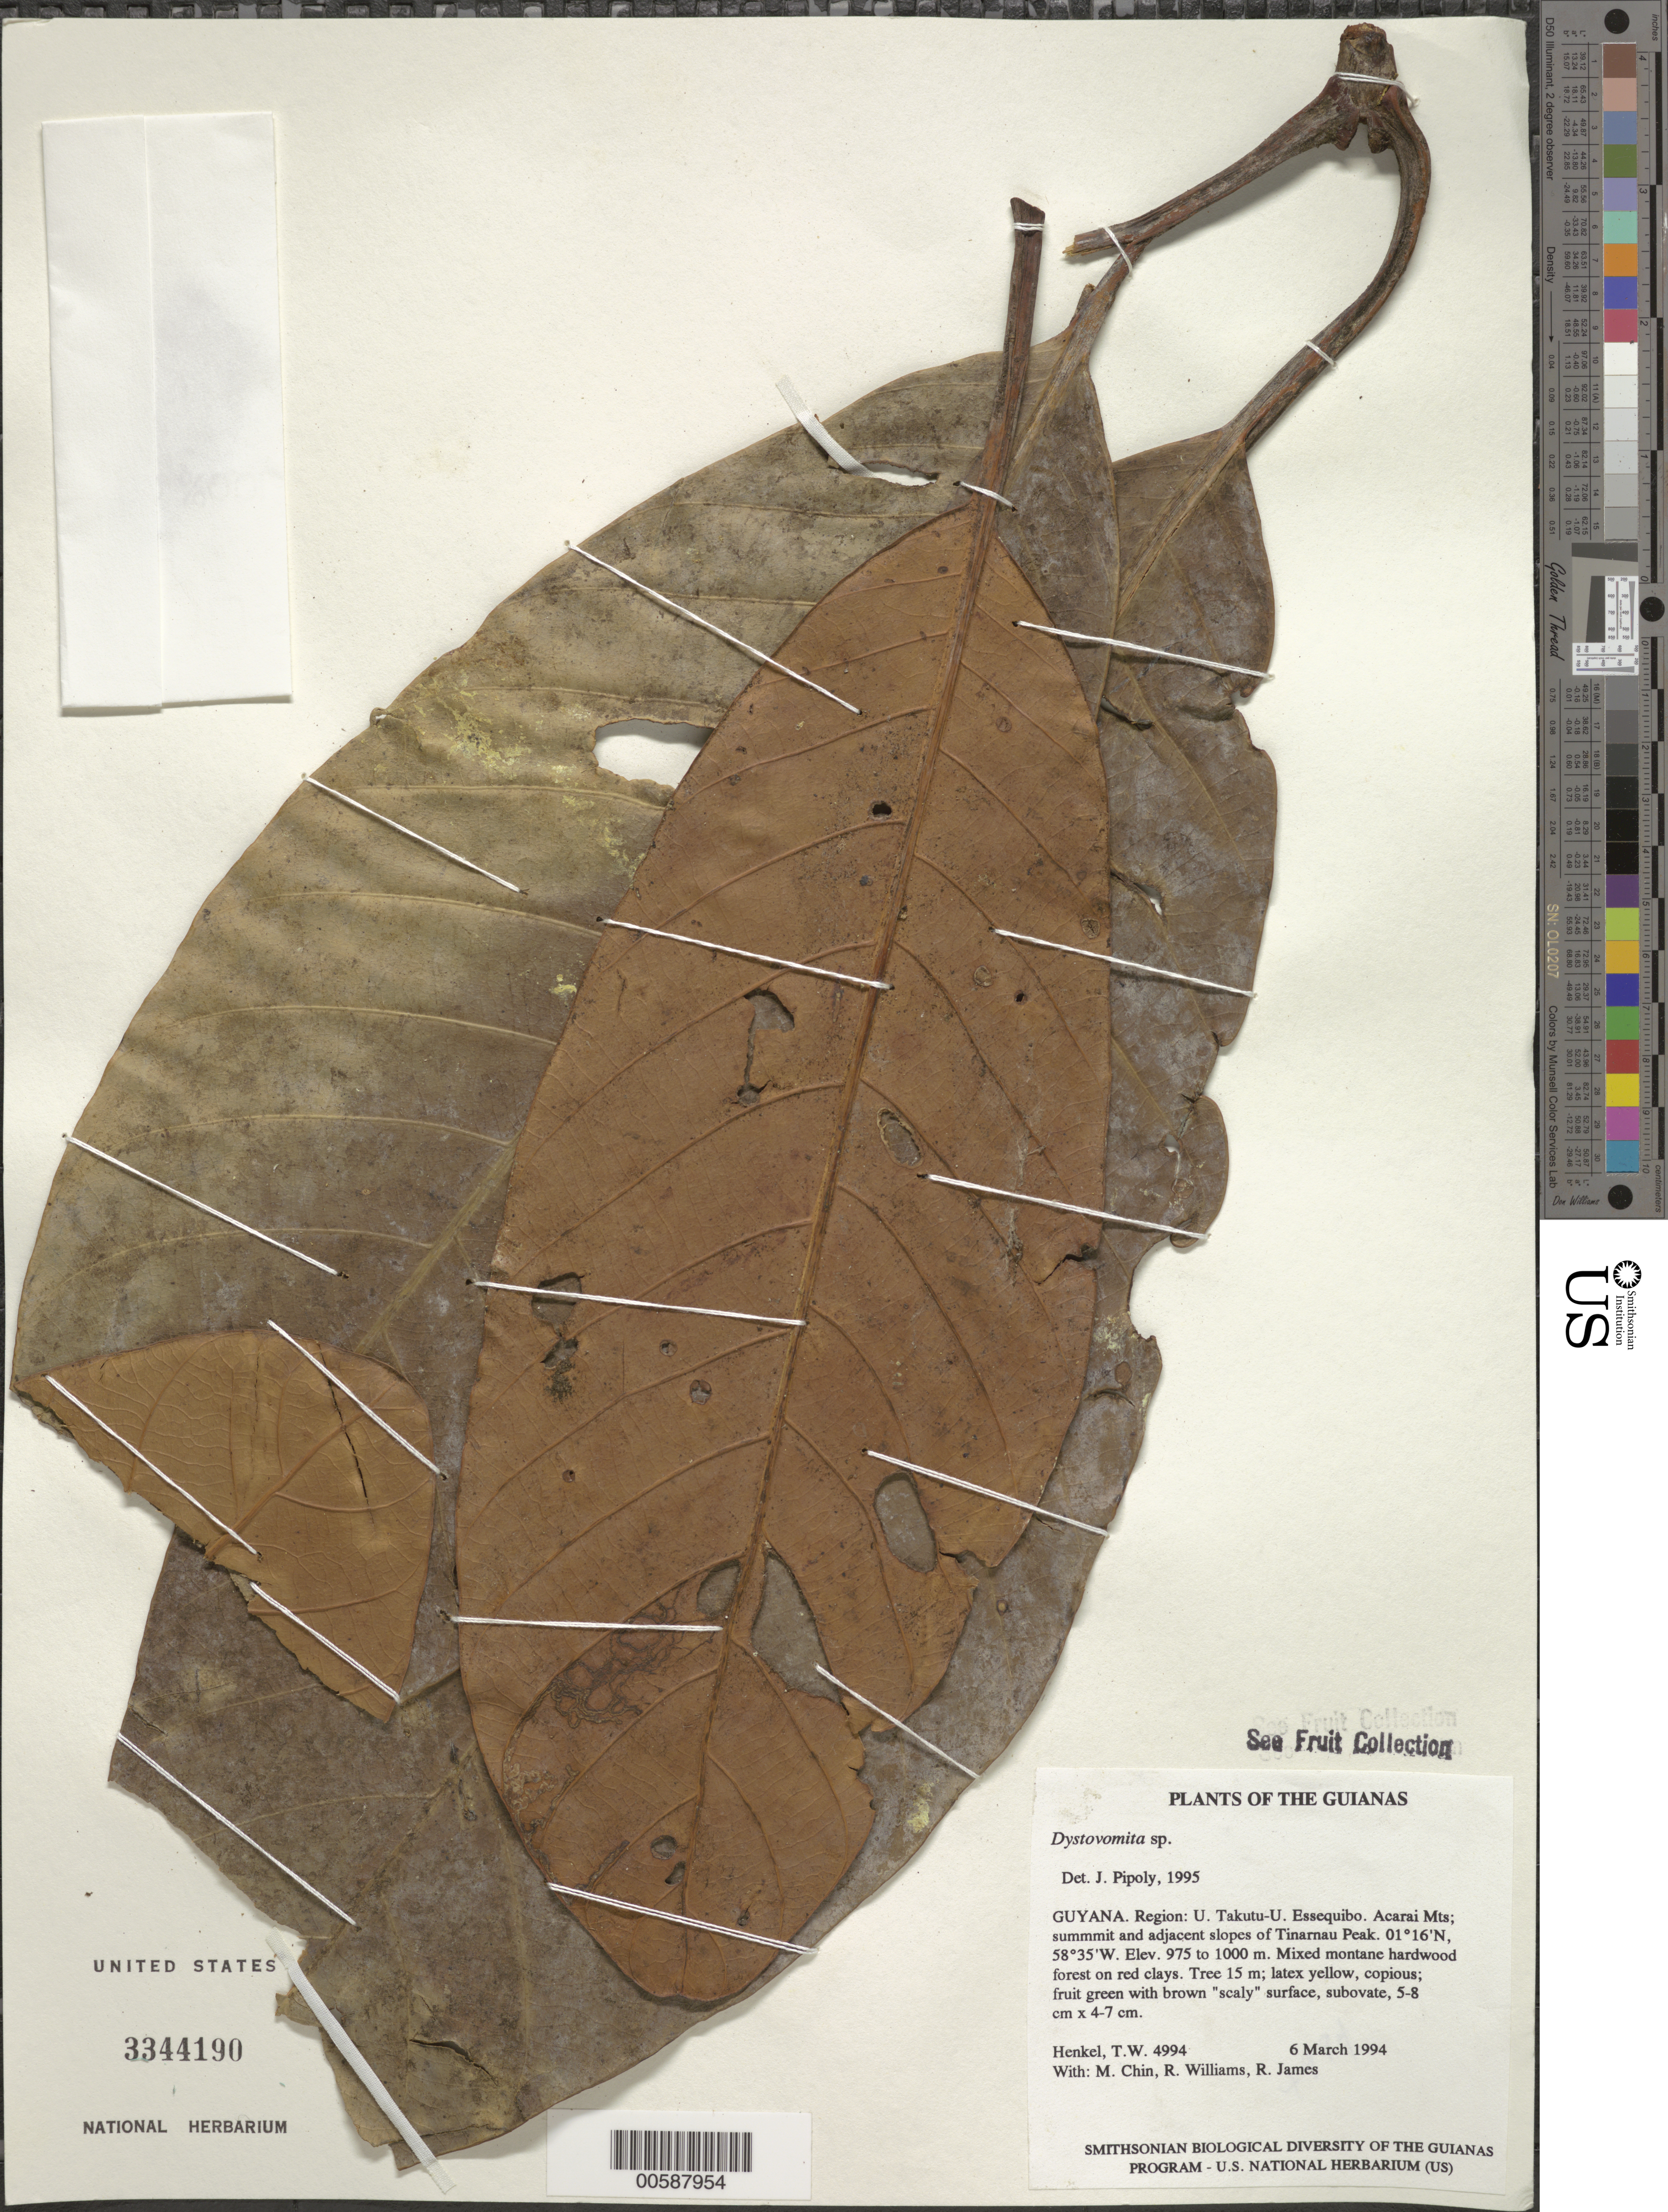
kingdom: Plantae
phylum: Tracheophyta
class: Magnoliopsida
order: Malpighiales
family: Clusiaceae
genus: Dystovomita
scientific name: Dystovomita sp.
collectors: T. Henkel, M. Chin, R. Williams & R. James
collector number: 4994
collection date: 1994-03-06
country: Guyana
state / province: U. Takutu-U. Essequibo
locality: Region: U. Takutu-U. Essequibo. Acarai Mts; summit and adjacent slopes of Tinarnau Peak.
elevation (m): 975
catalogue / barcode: US 3344190